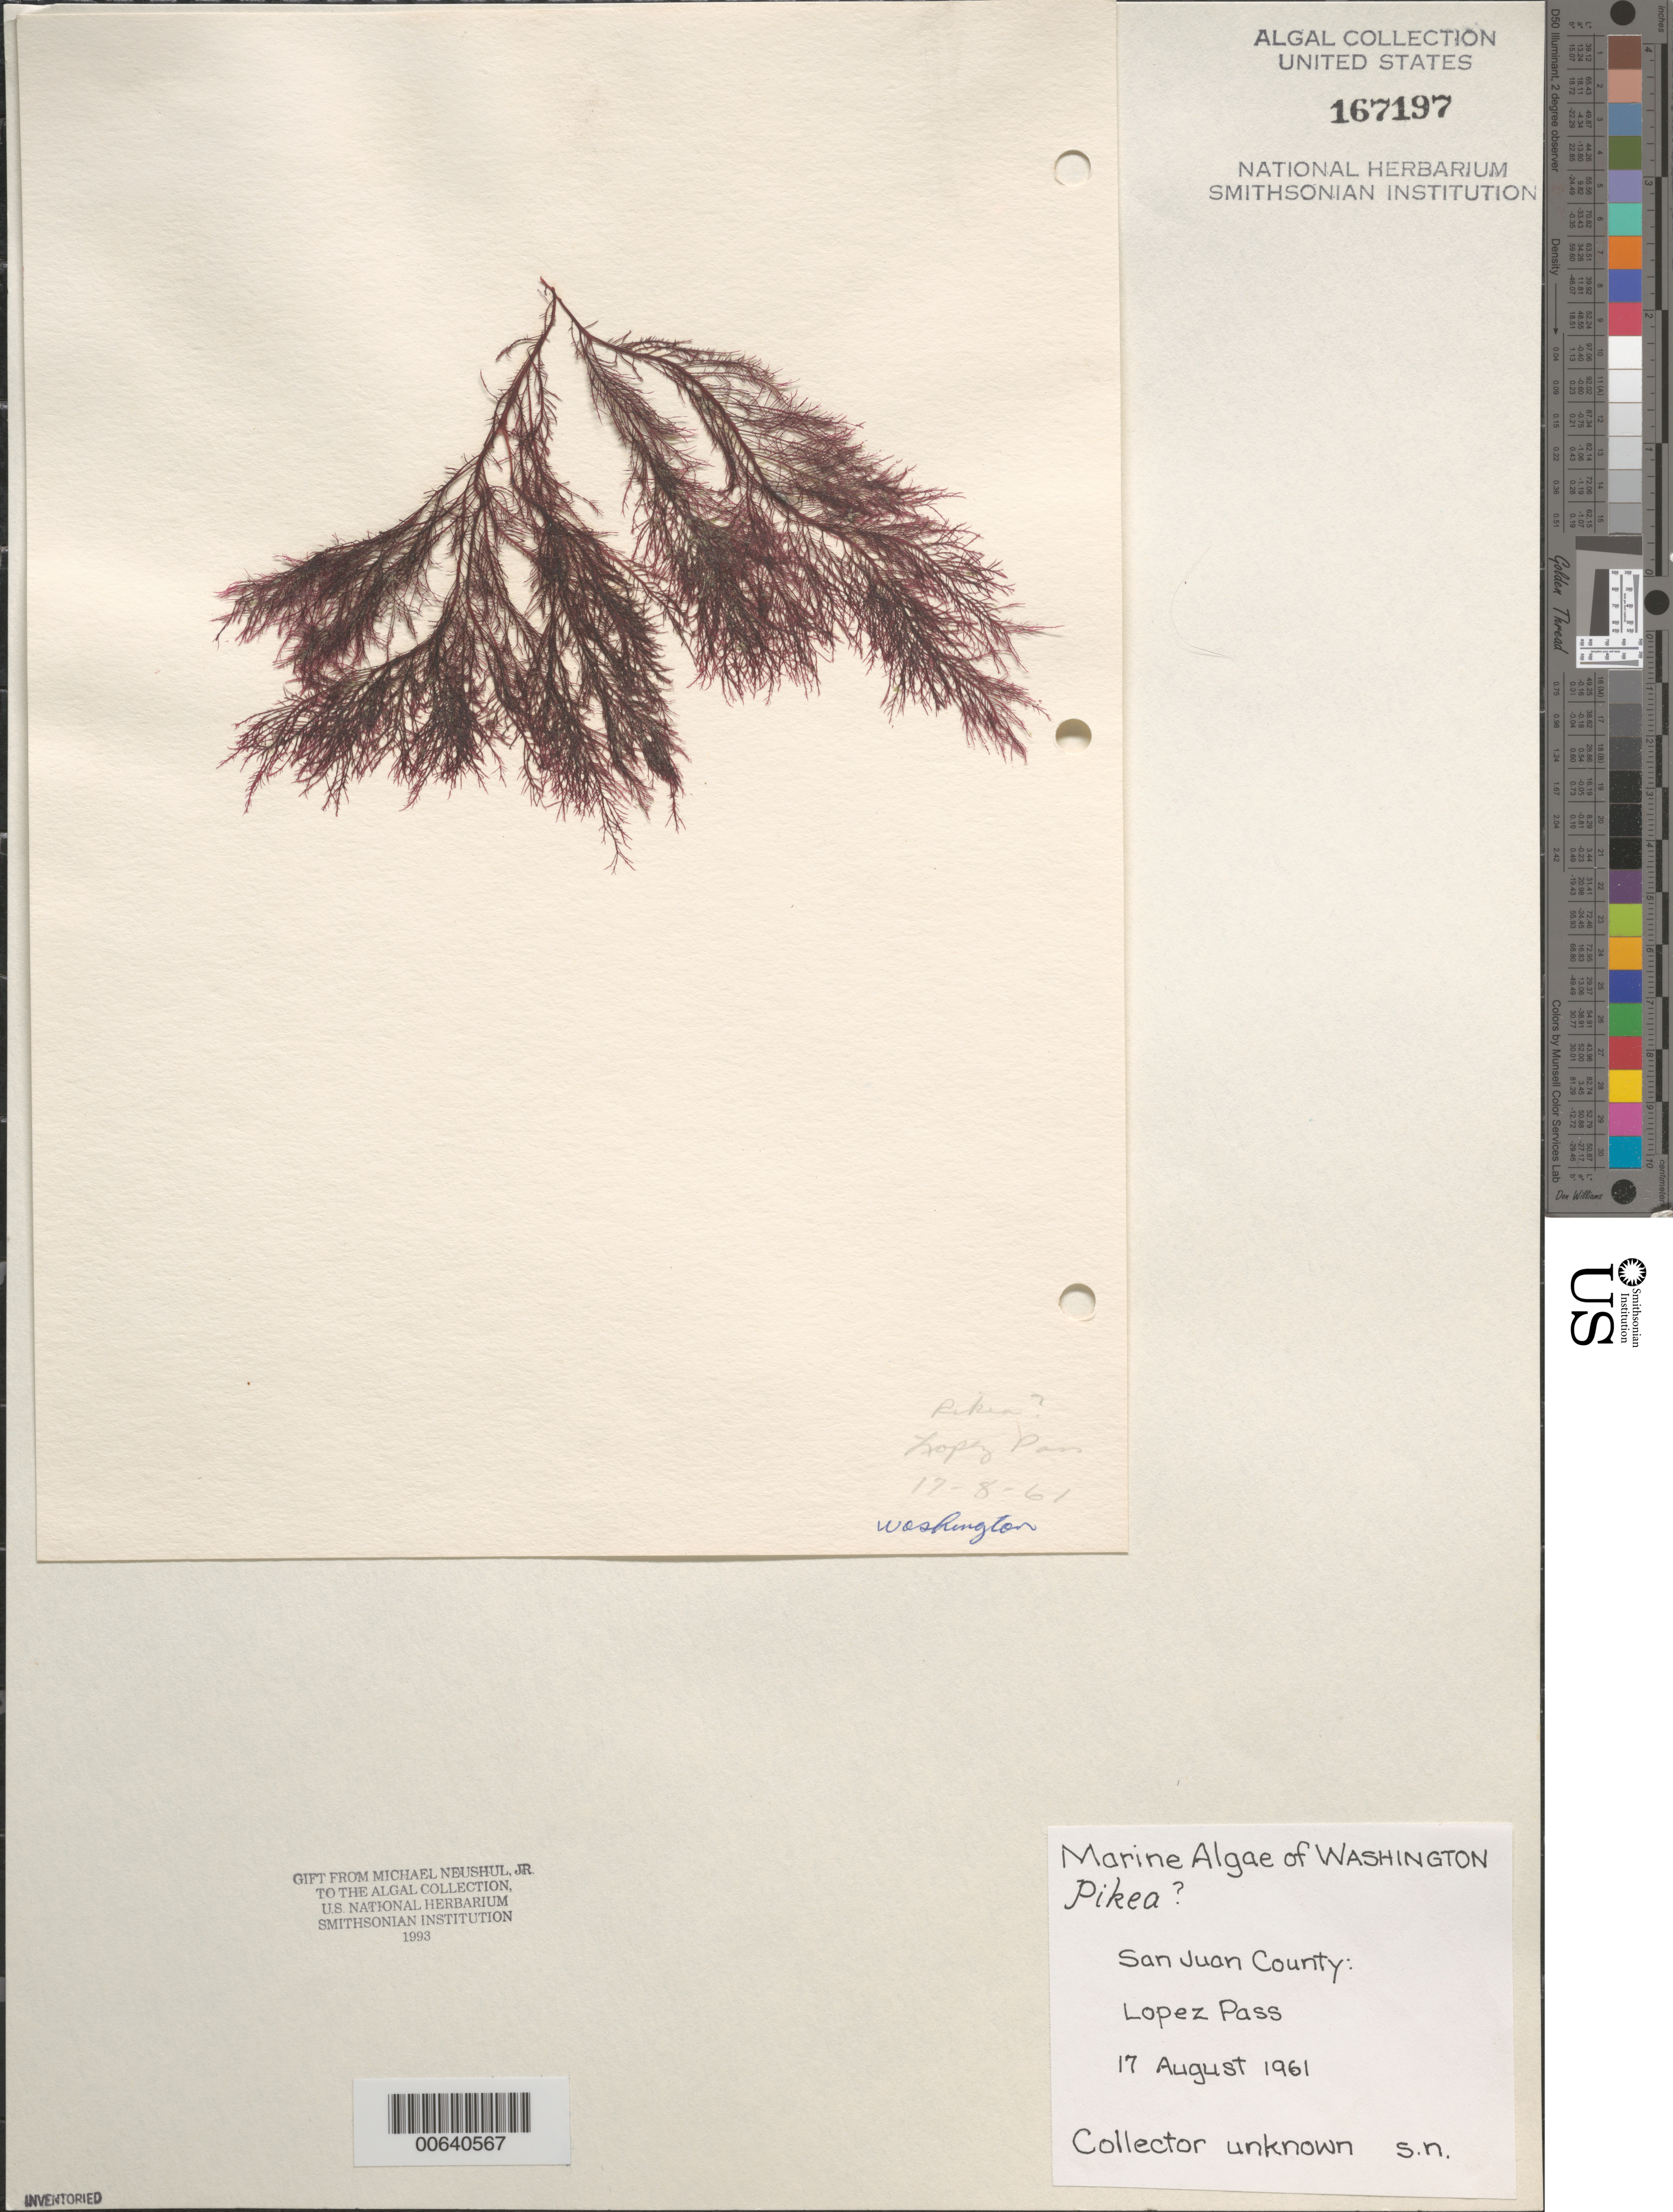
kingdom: Plantae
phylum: Rhodophyta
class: Florideophyceae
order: Gigartinales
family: Dumontiaceae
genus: Pikea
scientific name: Pikea sp.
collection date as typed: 17 Aug 1961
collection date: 1961-08-17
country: United States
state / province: Washington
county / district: San Juan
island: San Juan Islands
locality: Lpoez Pass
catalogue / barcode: US 167197